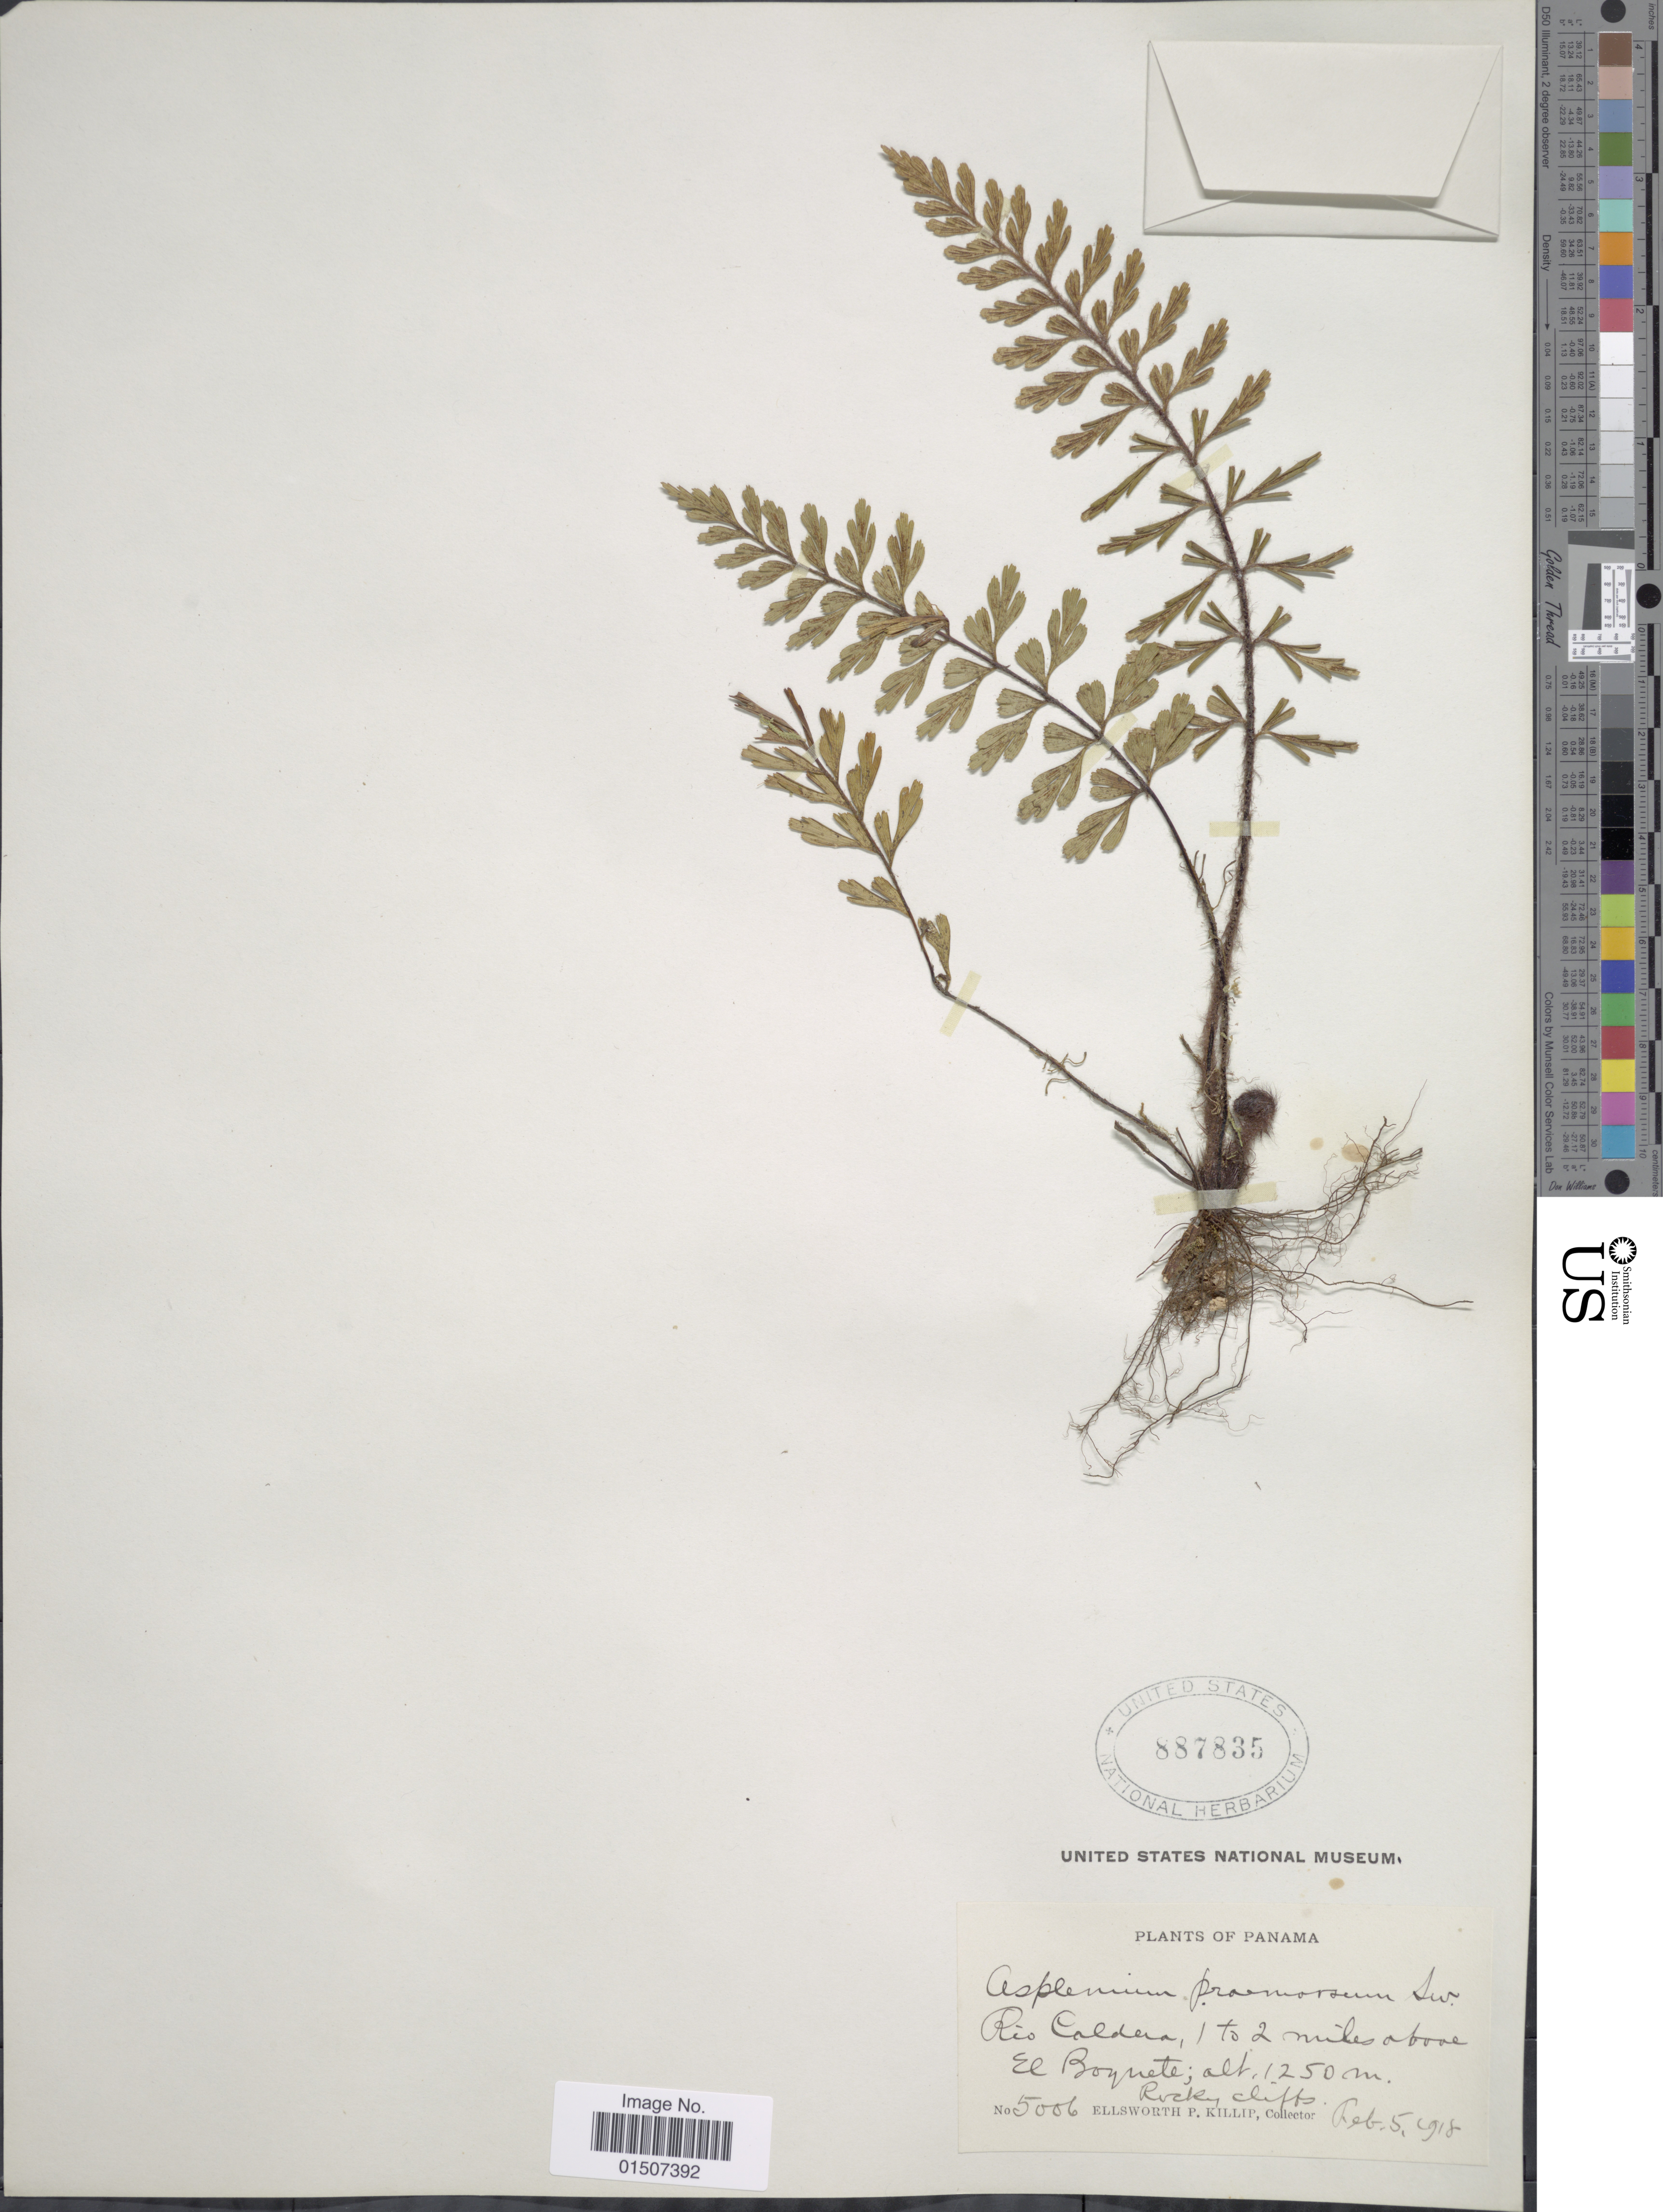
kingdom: Plantae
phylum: Tracheophyta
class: Polypodiopsida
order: Polypodiales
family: Aspleniaceae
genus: Asplenium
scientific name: Asplenium praemorsum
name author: Sw.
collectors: E. P. Killip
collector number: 5006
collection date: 1918-02-05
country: Panama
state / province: Panamá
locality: Rio Caldera, 1 to 2 miles above El Boquete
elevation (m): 1250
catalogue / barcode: US 887835